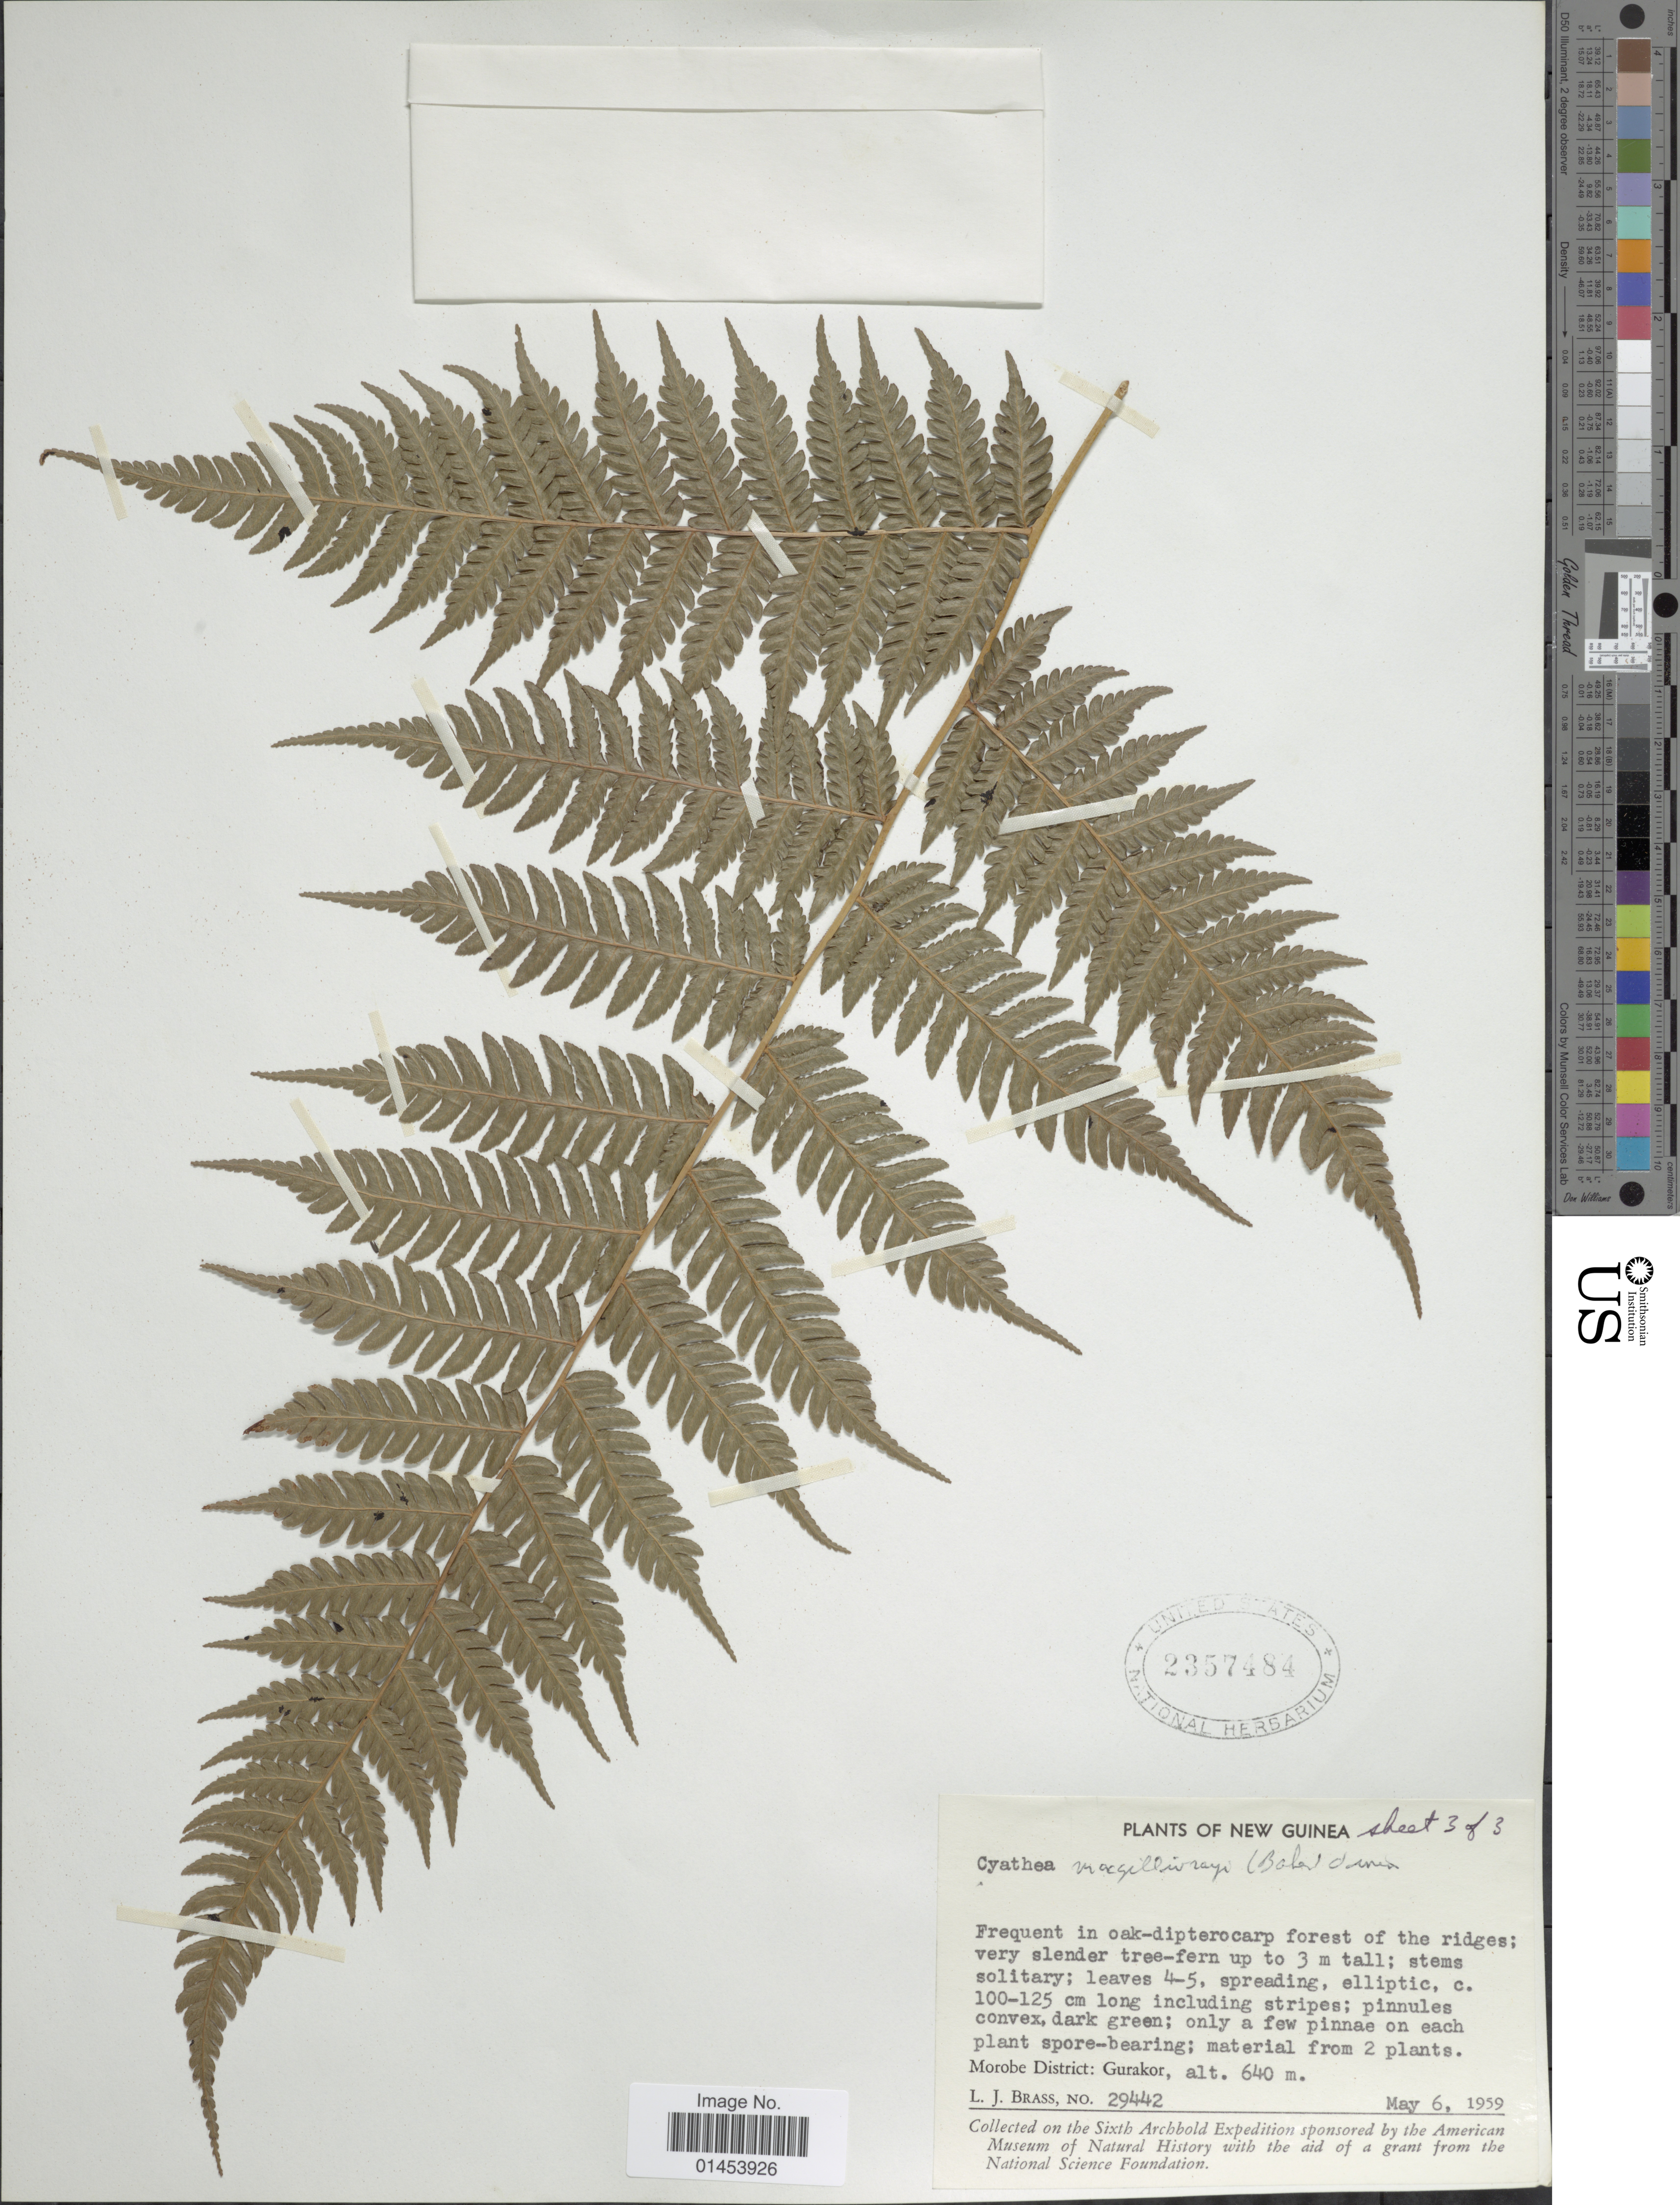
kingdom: Plantae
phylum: Tracheophyta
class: Polypodiopsida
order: Cyatheales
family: Cyatheaceae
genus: Cyathea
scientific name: Cyathea macgillivrayi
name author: (Baker) Domin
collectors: L. J. Brass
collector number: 29442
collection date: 1959-05-06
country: Papua New Guinea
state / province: Morobe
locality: New Guinea. Morobe District: Gurakor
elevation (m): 640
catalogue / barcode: US 2357484